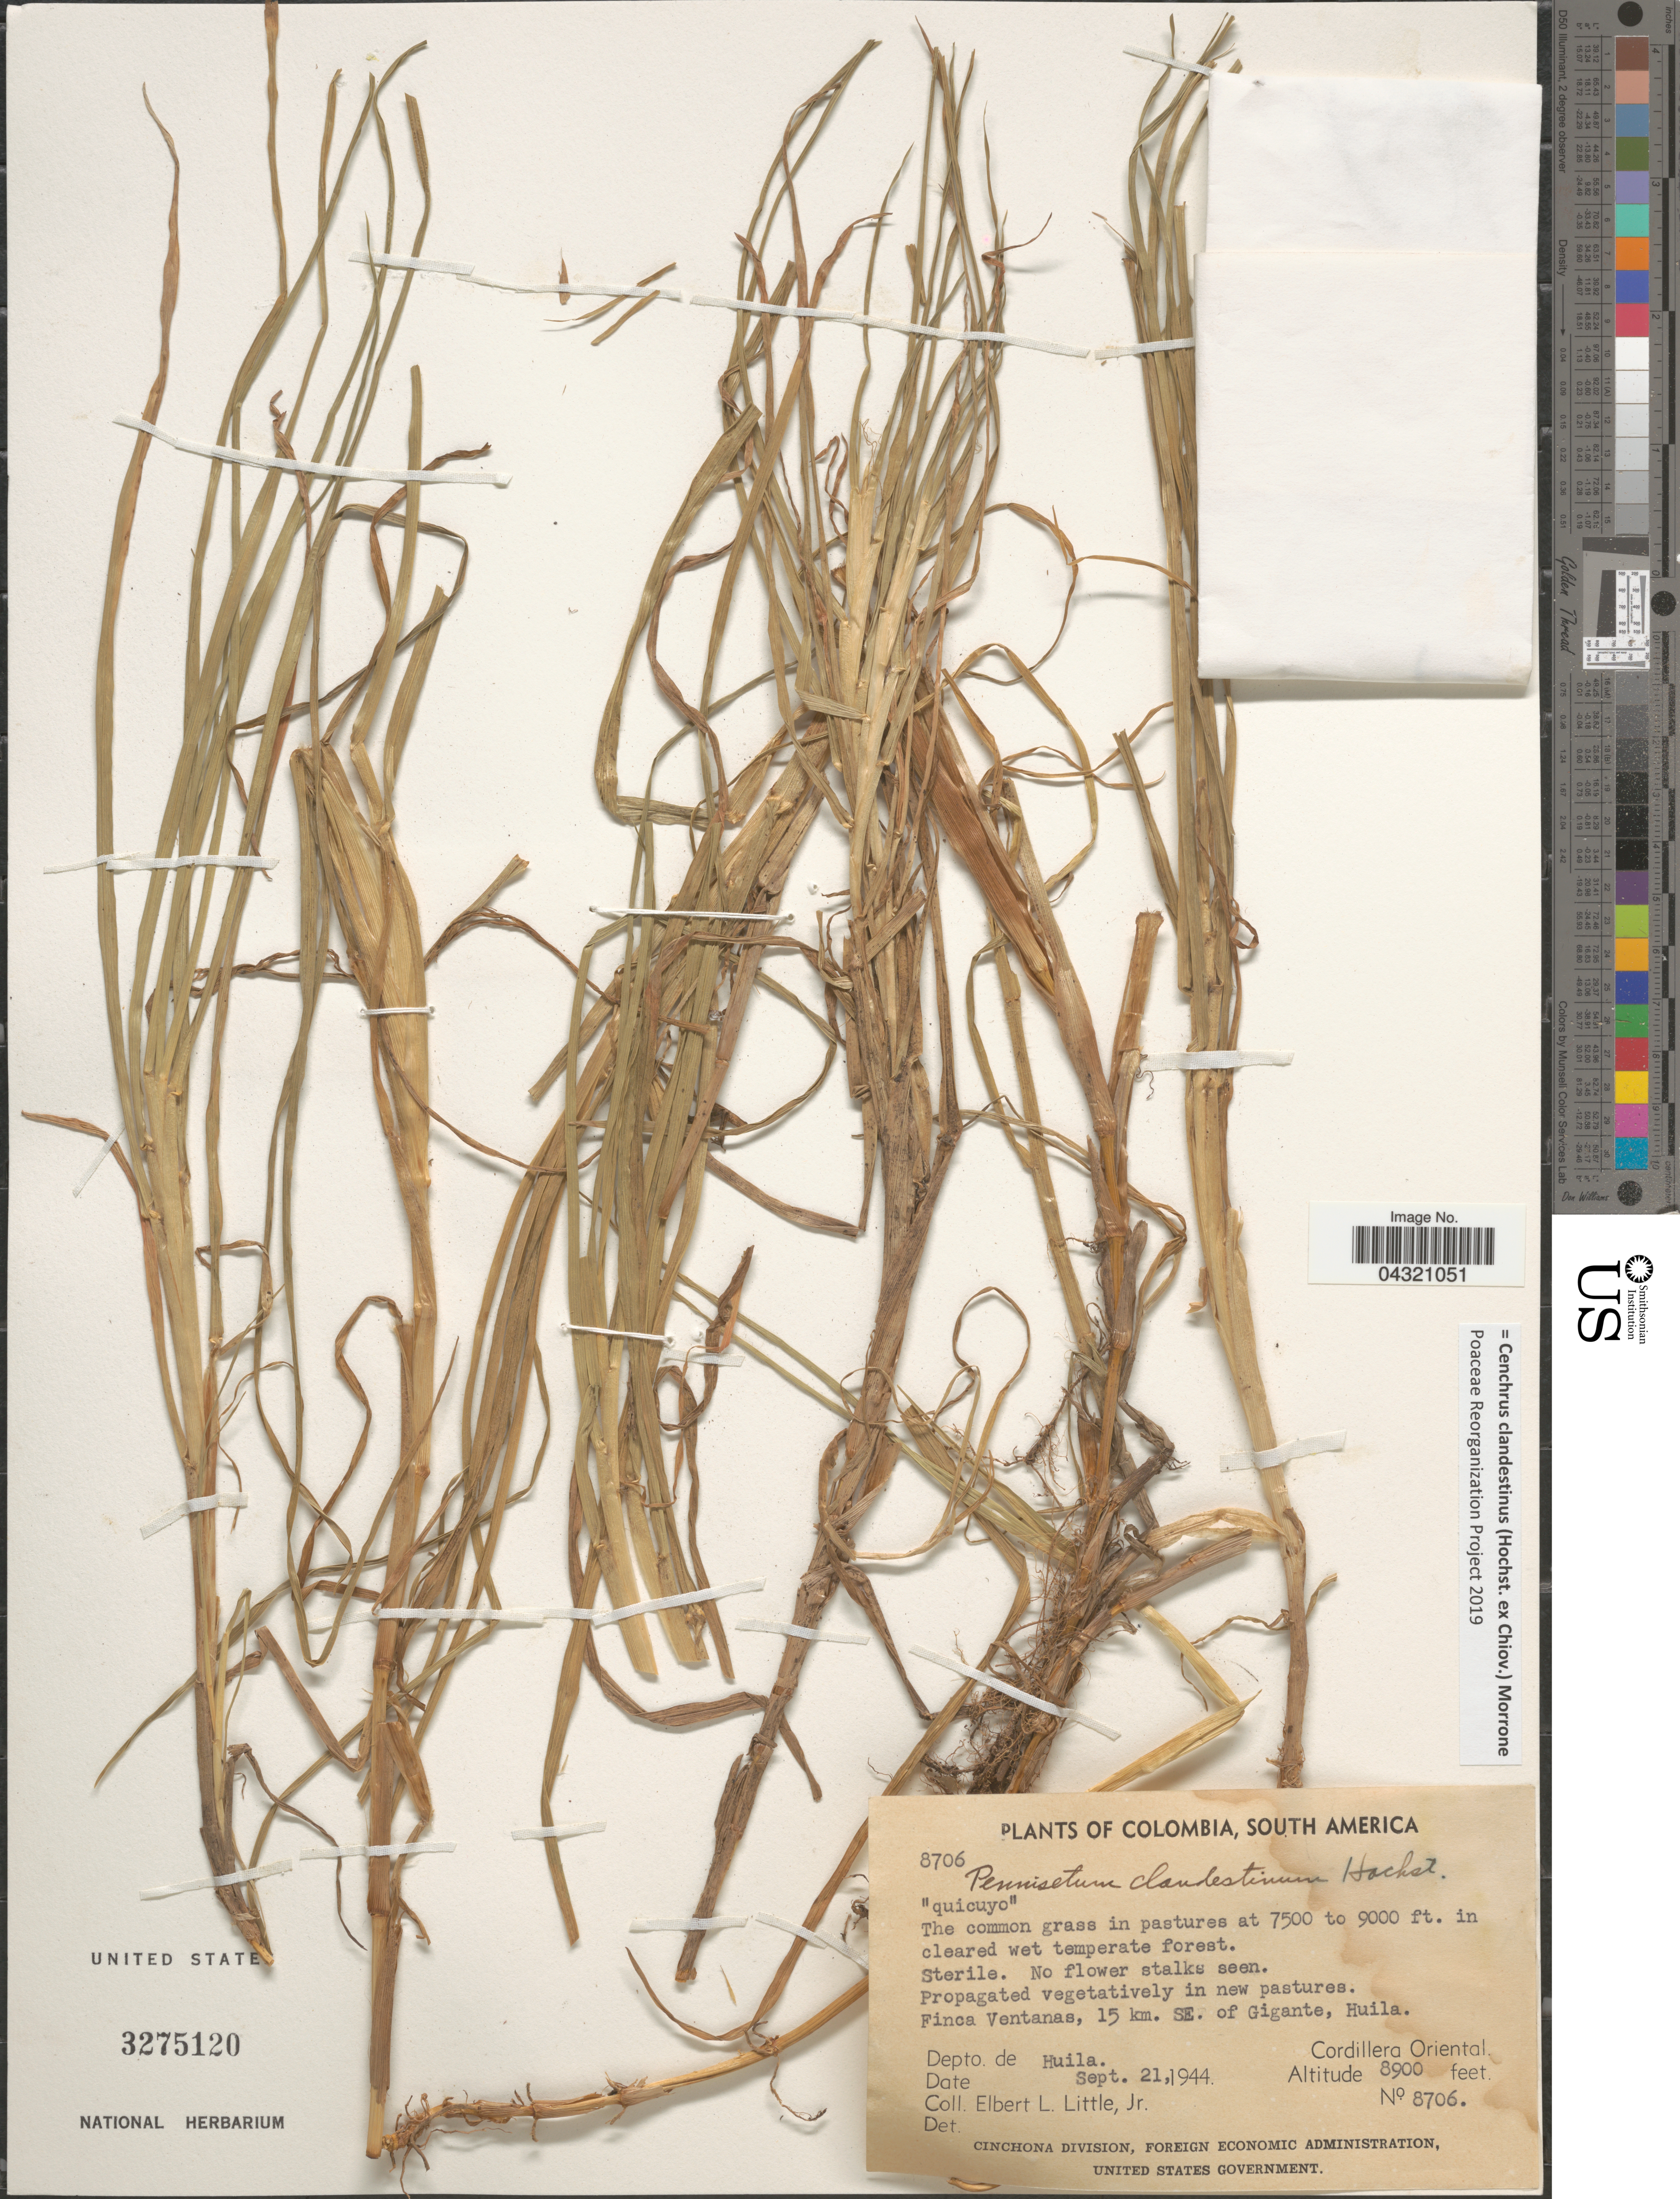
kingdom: Plantae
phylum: Tracheophyta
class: Liliopsida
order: Poales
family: Poaceae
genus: Cenchrus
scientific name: Cenchrus clandestinus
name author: (Hochst. & Chiov.) Morrone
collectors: E. L. Little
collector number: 8706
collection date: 1944-09-21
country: Colombia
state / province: Huila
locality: Finca Ventanas, 15 km. SE. of Gigante. Depto. de Huila. Cordillera Oriental.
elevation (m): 2713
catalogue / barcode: US 3275120